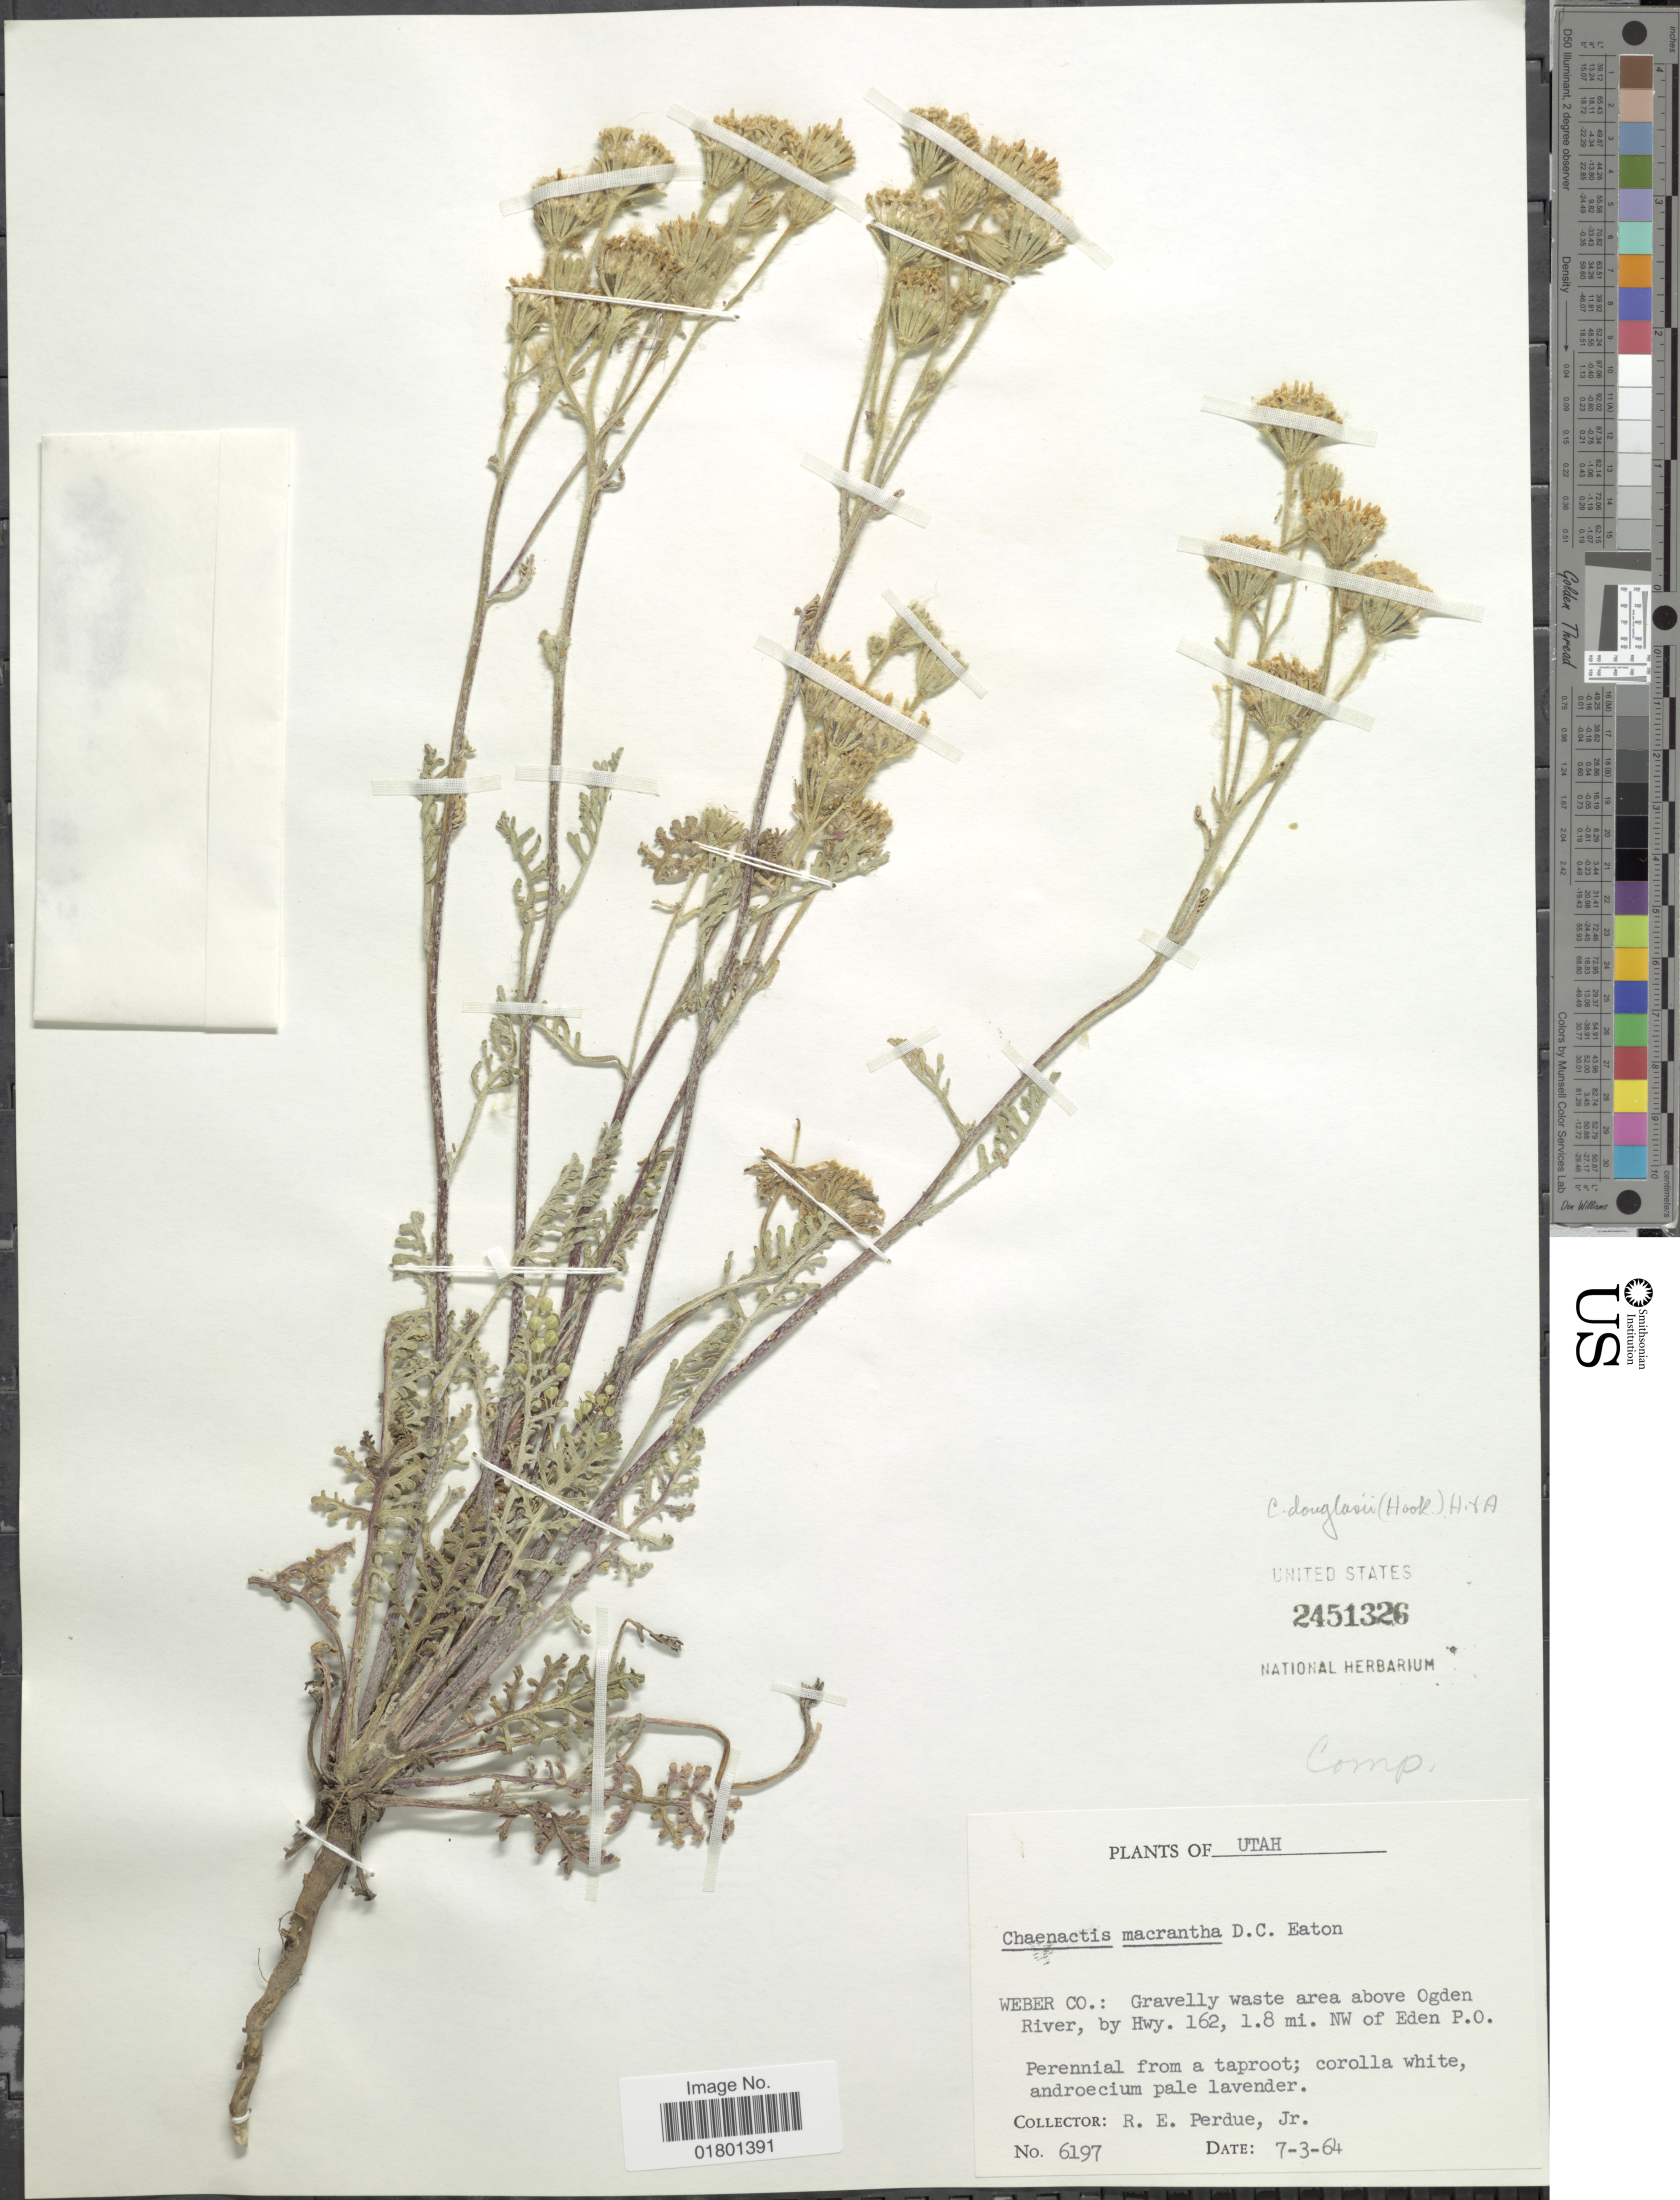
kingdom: Plantae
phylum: Tracheophyta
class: Magnoliopsida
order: Asterales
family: Asteraceae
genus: Chaenactis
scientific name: Chaenactis macrantha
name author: D.C. Eaton in C. King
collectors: R. E. Perdue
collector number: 6197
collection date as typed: Transcribed d/m/y: 3/7/64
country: United States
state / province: Utah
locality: Weber Co.: Gravelly waste area above Ogden River, by Hwy. 162, 1.8 mi. NW of Eden P.O.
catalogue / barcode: US 2451326